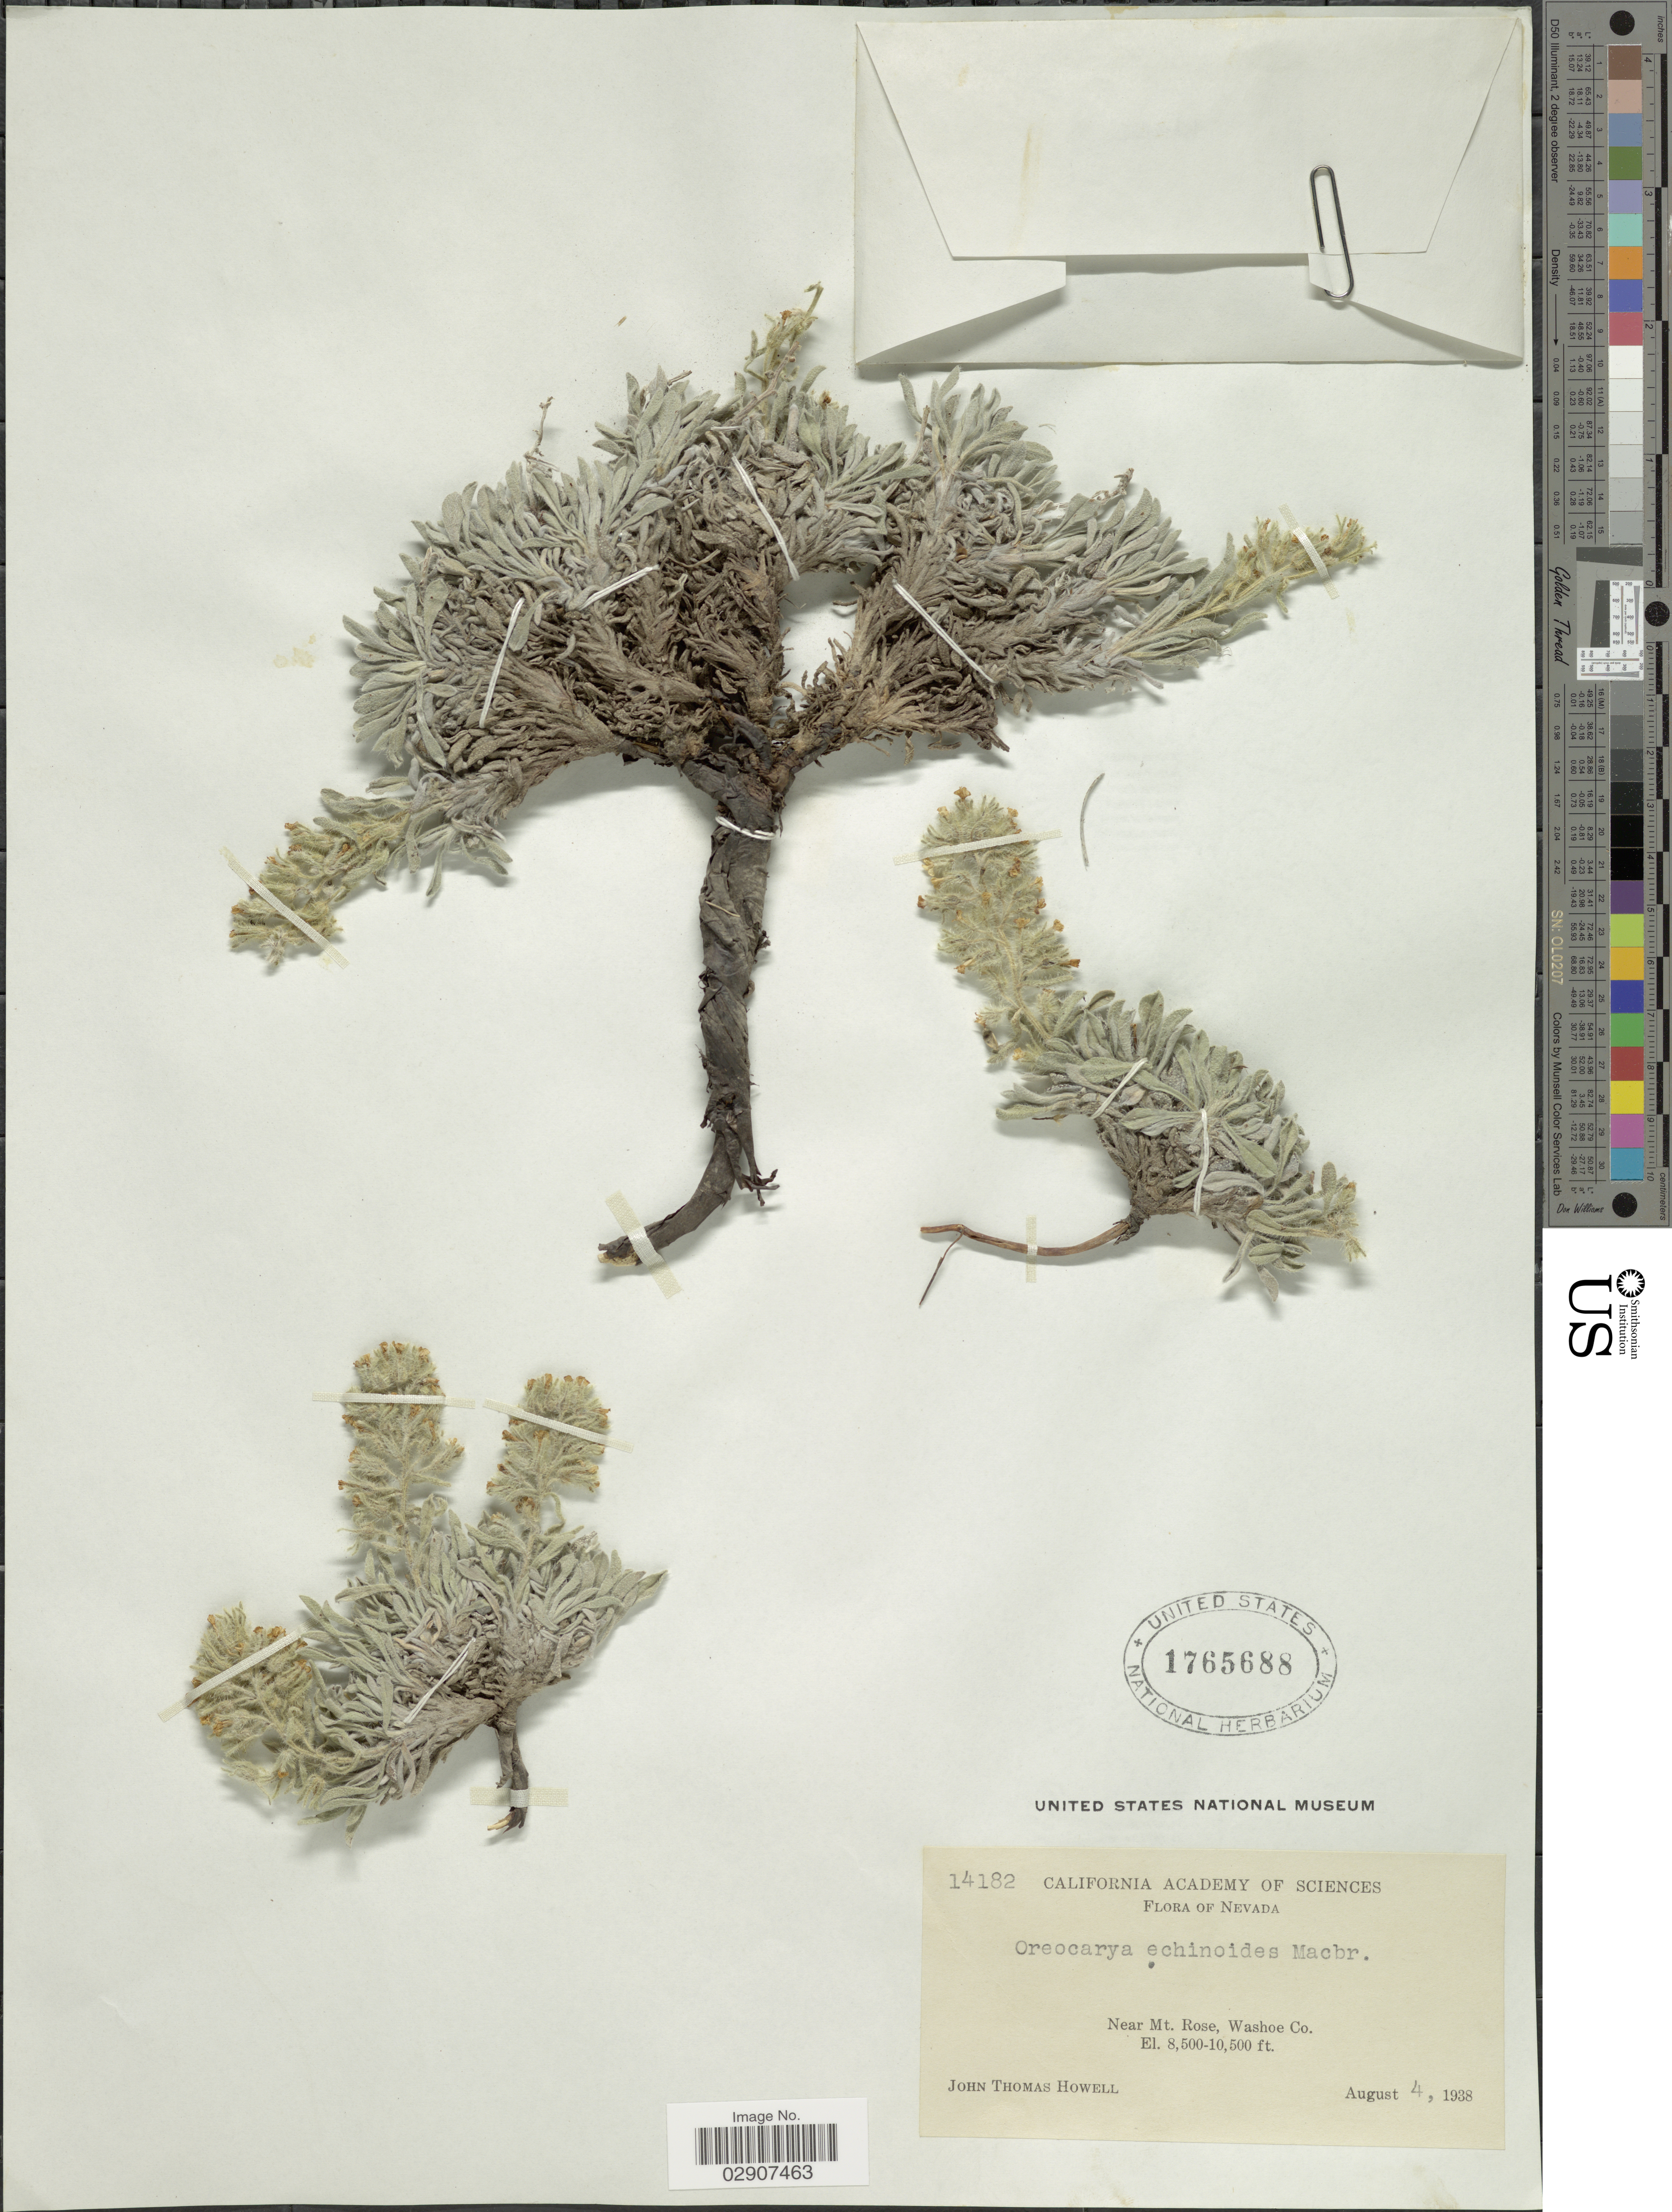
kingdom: Plantae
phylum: Tracheophyta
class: Magnoliopsida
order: Boraginales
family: Boraginaceae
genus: Cryptantha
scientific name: Cryptantha fulvocanescens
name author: (S. Watson) Payson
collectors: J. T. Howell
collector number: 14182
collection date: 1938-08-04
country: United States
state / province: Nevada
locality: Near Mt. Rose, Washoe Co.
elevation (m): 2591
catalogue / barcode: US 1765688